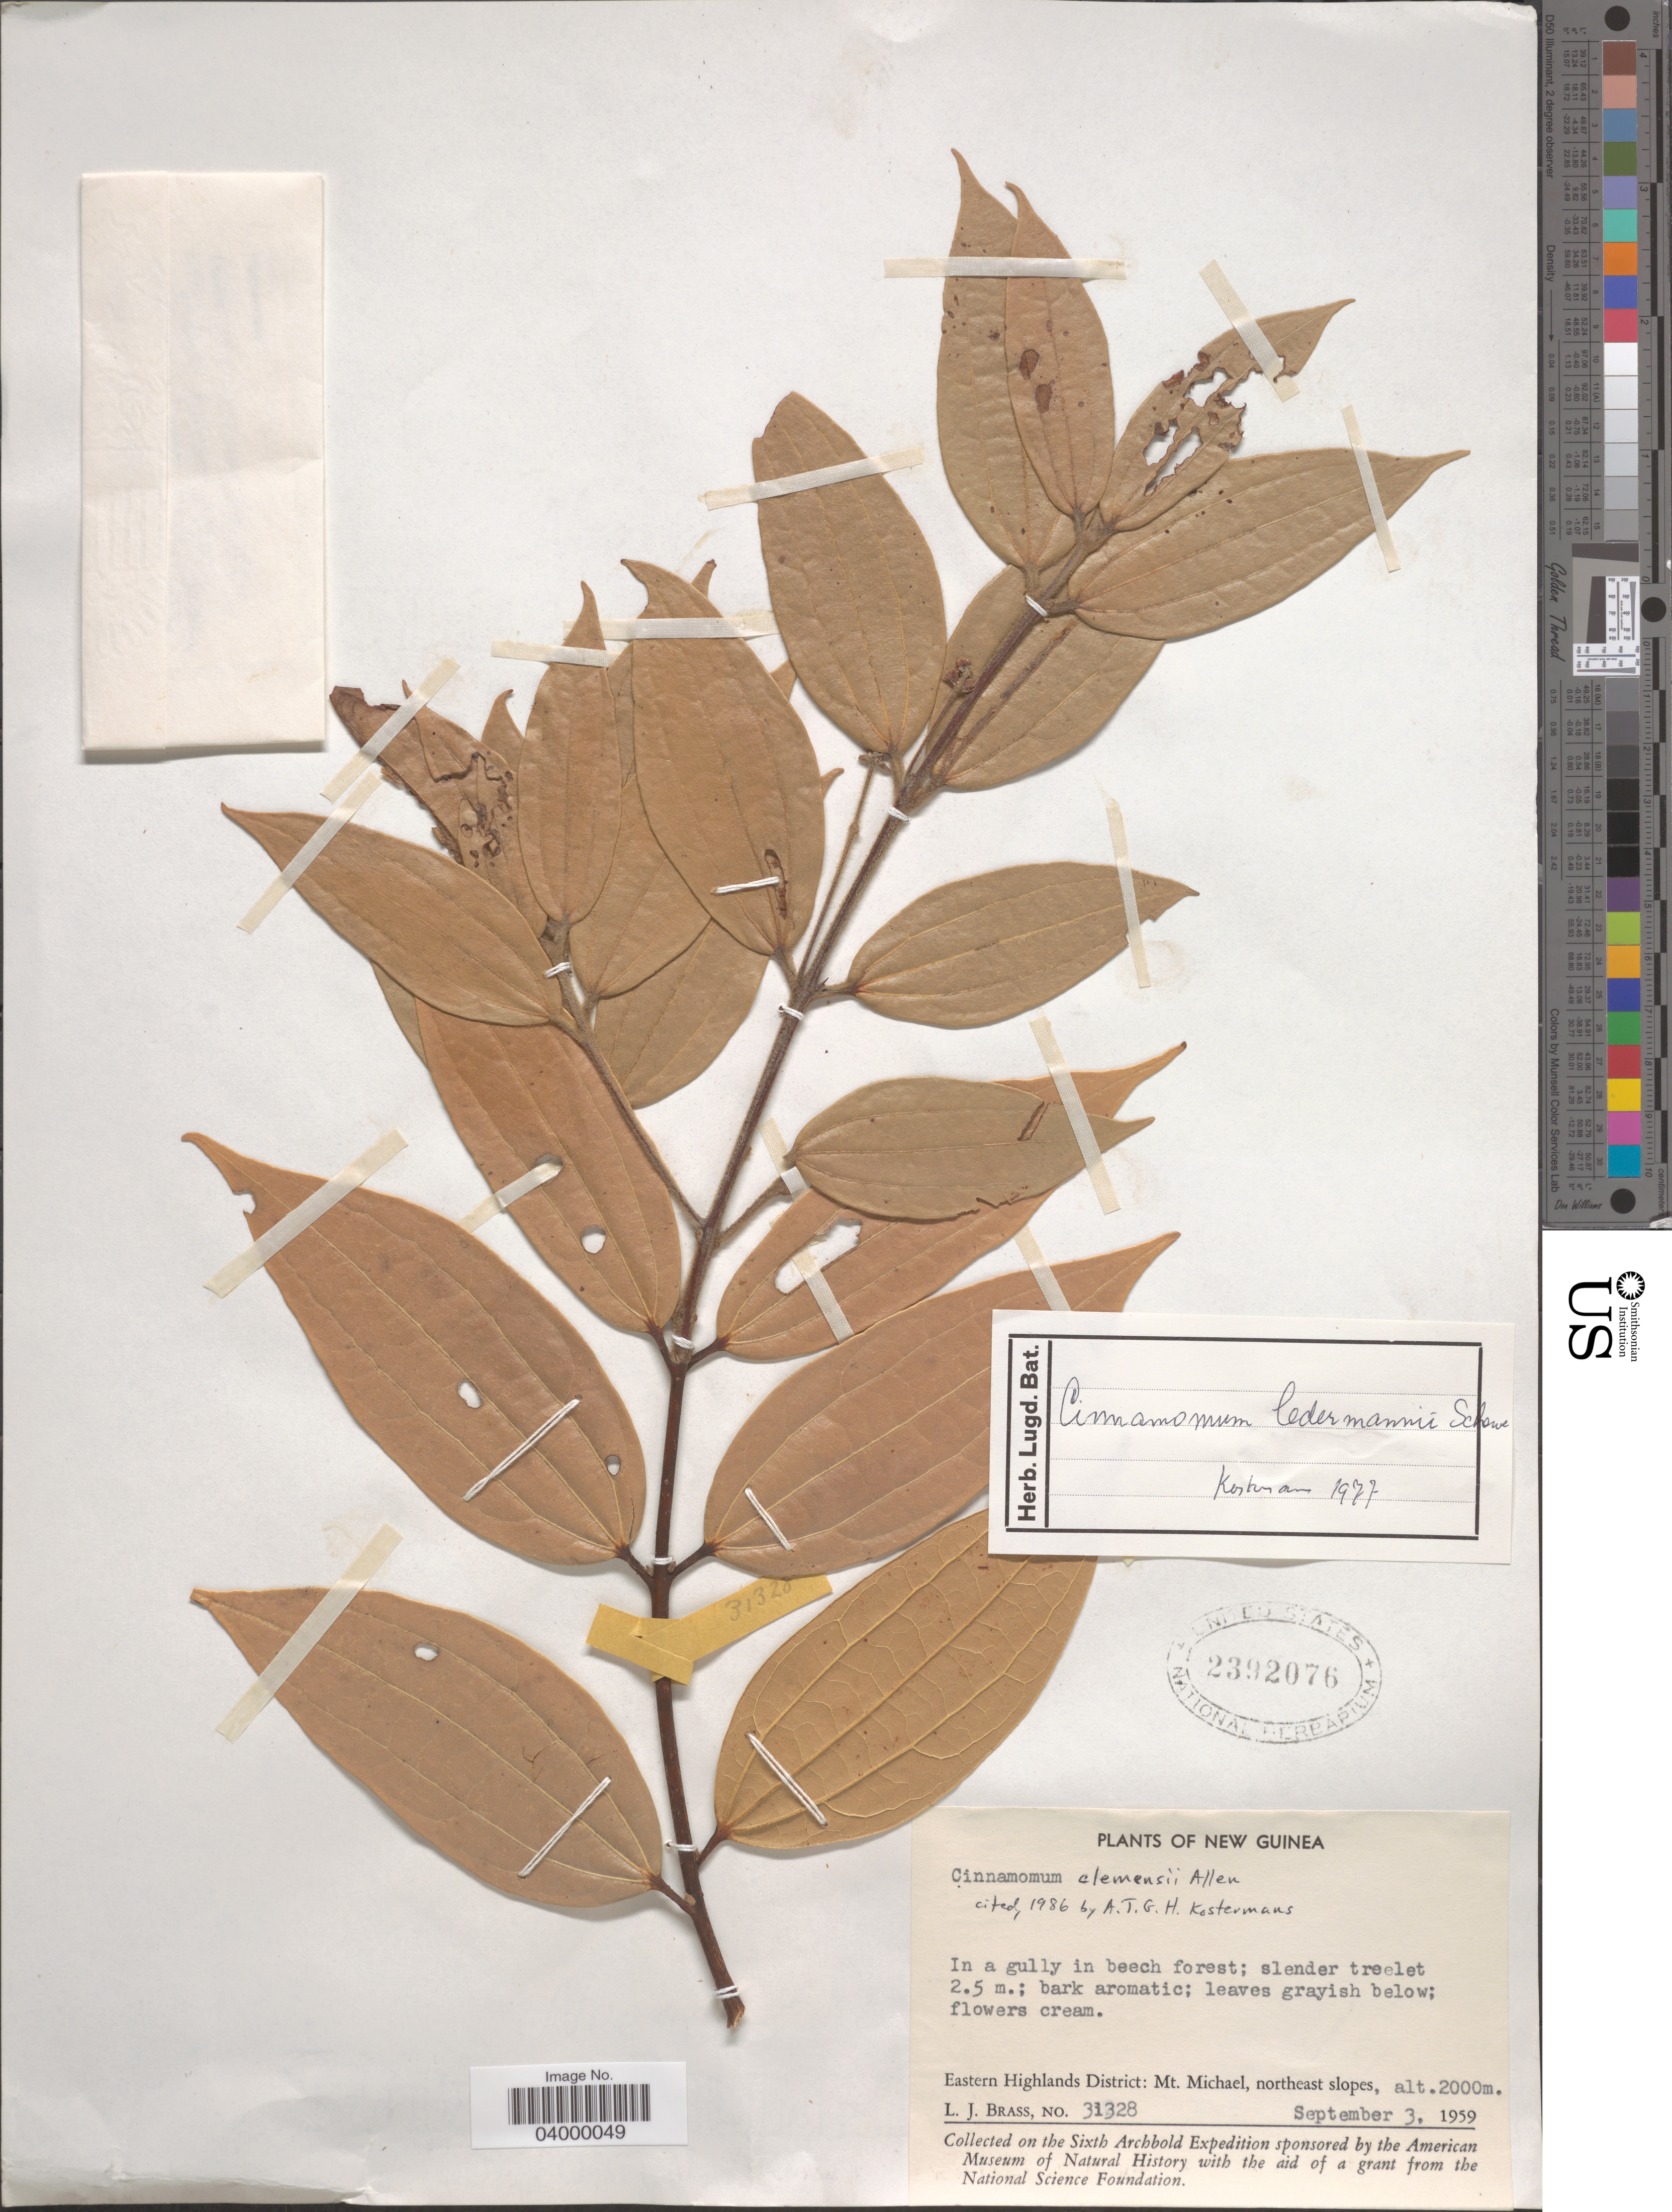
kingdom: Plantae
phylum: Tracheophyta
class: Magnoliopsida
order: Laurales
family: Lauraceae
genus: Cinnamomum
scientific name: Cinnamomum clemensii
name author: C.K. Allen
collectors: L. J. Brass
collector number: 31328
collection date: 1959-09-03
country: Papua New Guinea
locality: New Guinea. Eastern Highlands District: Mt. Michael, northeast slopes.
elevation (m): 2000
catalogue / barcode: US 2392076